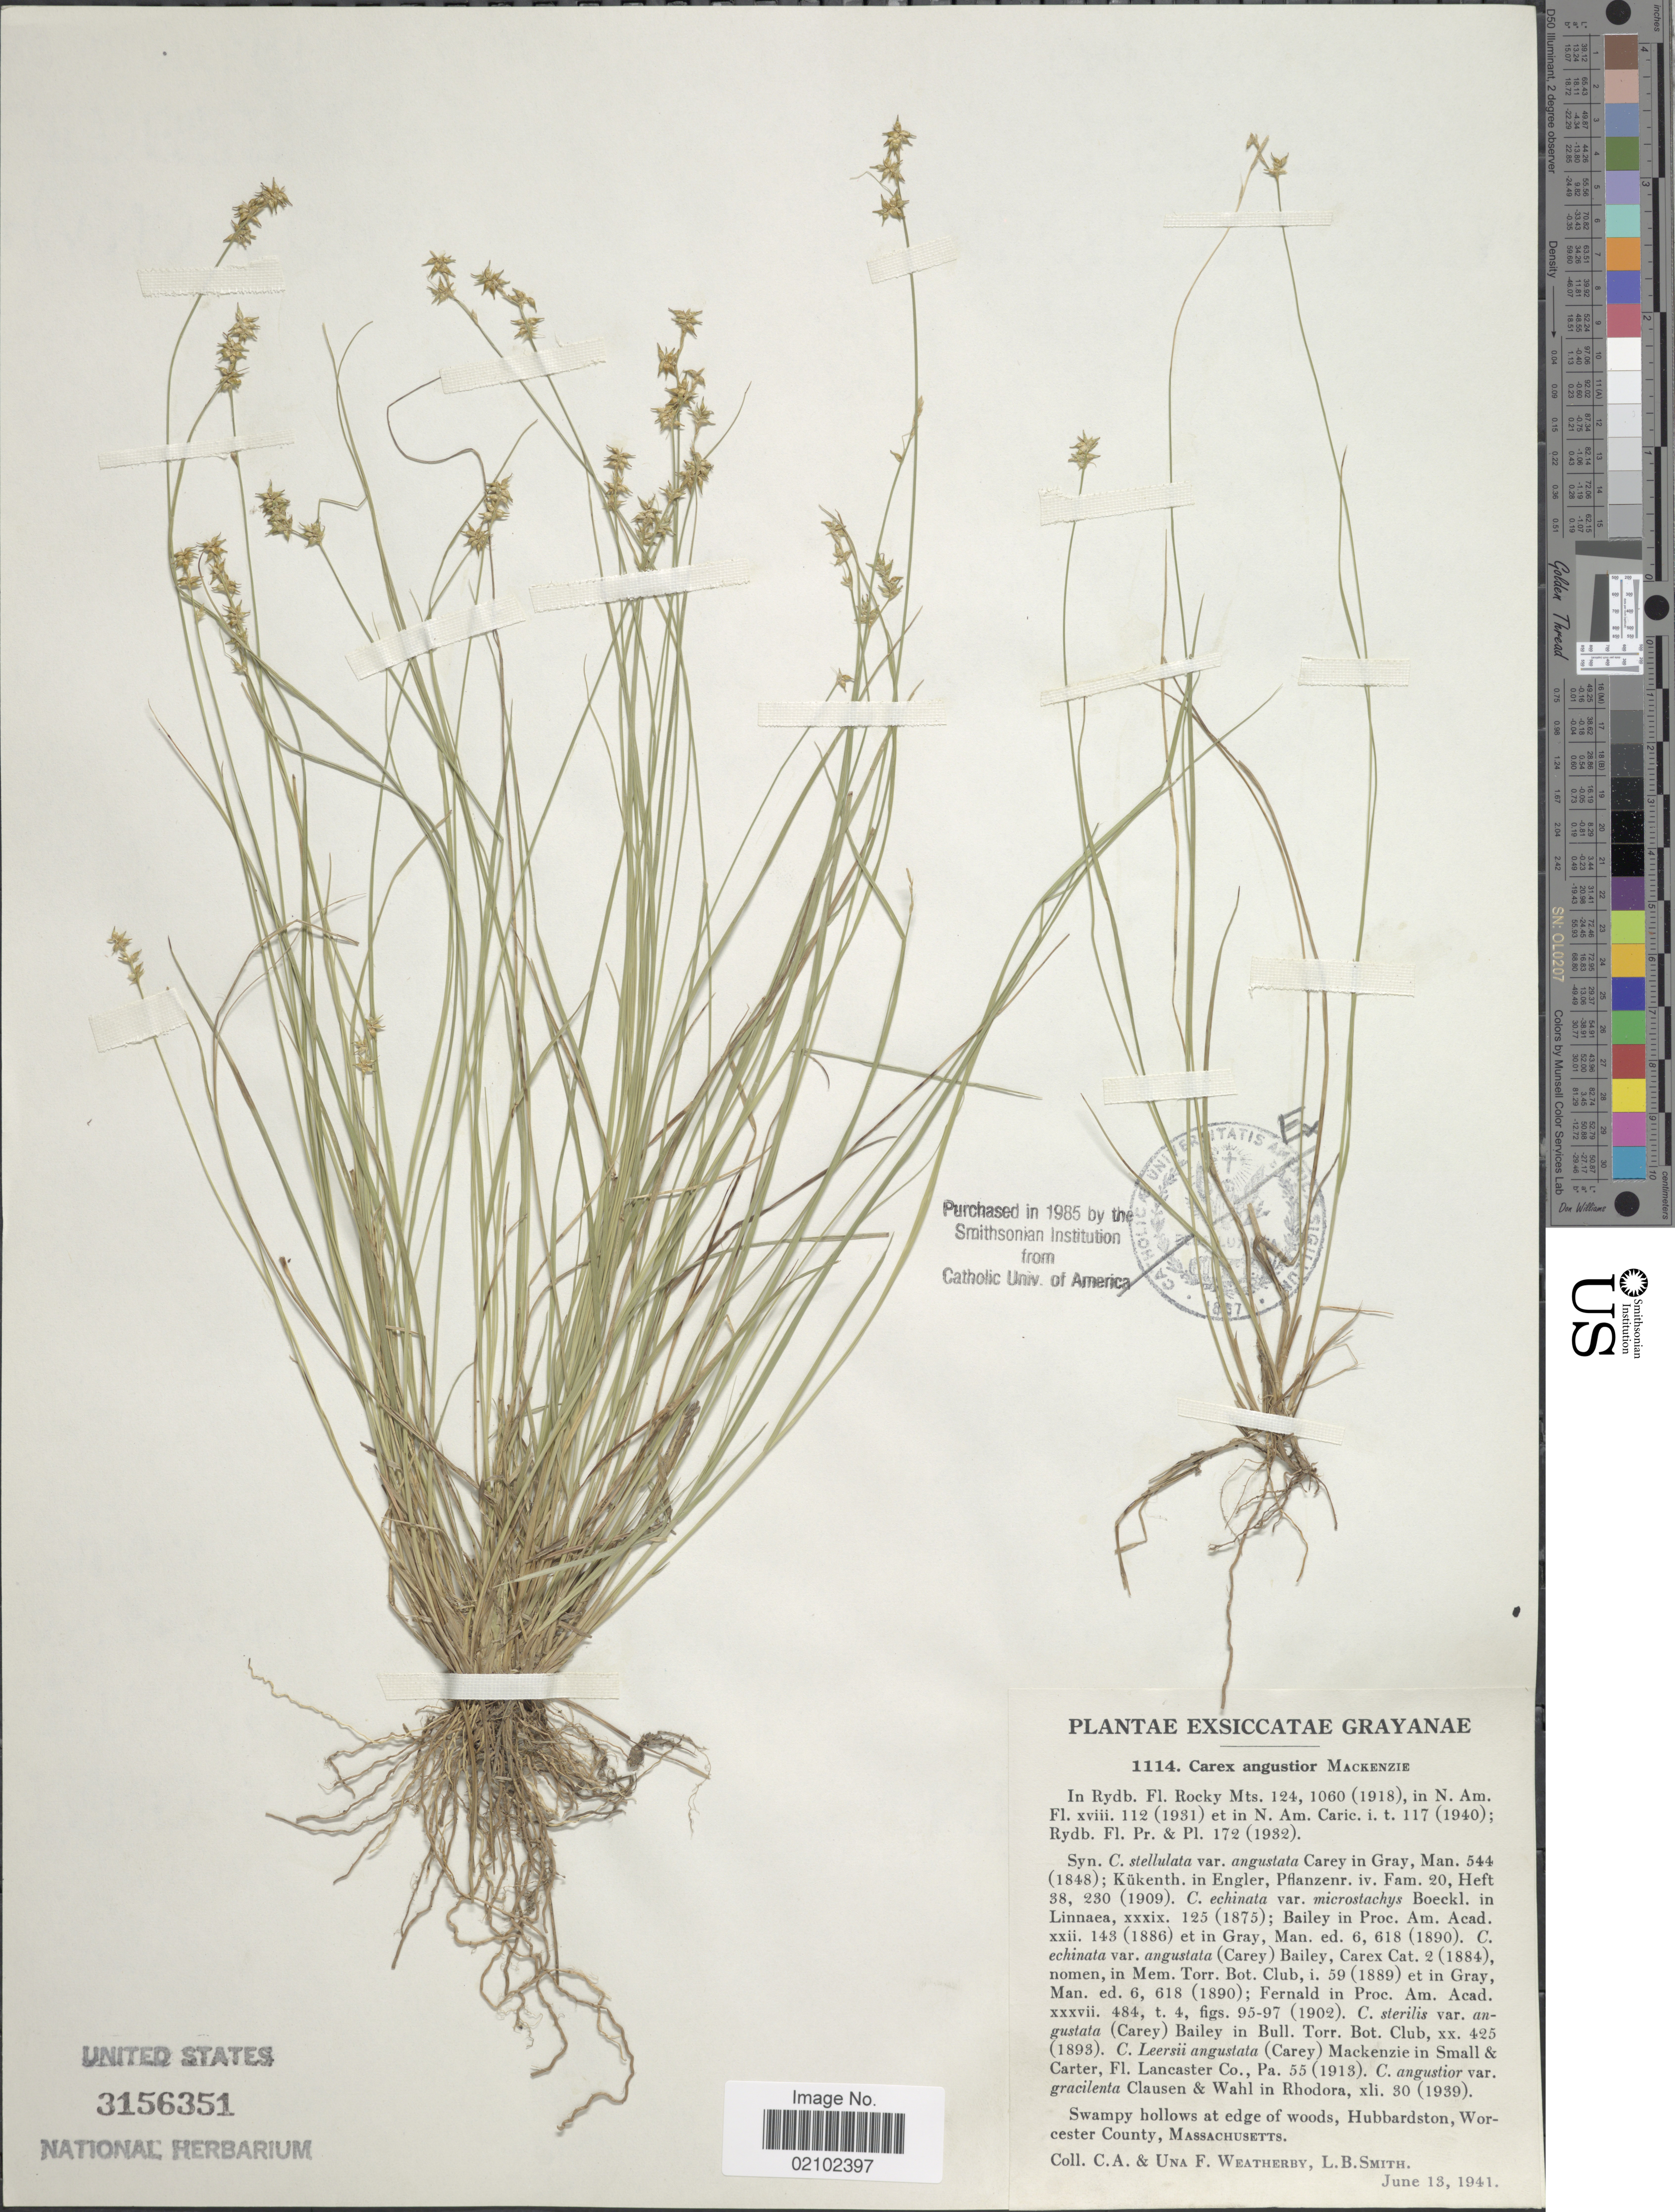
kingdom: Plantae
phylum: Tracheophyta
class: Liliopsida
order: Poales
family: Cyperaceae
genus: Carex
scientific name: Carex echinata subsp. echinata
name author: Murray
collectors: C. A. Weatherby, U. L. Weatherby & L. Smith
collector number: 1114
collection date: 1941-06-13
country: United States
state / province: Massachusetts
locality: Hubbardston, Worcester County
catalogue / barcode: US 3156351